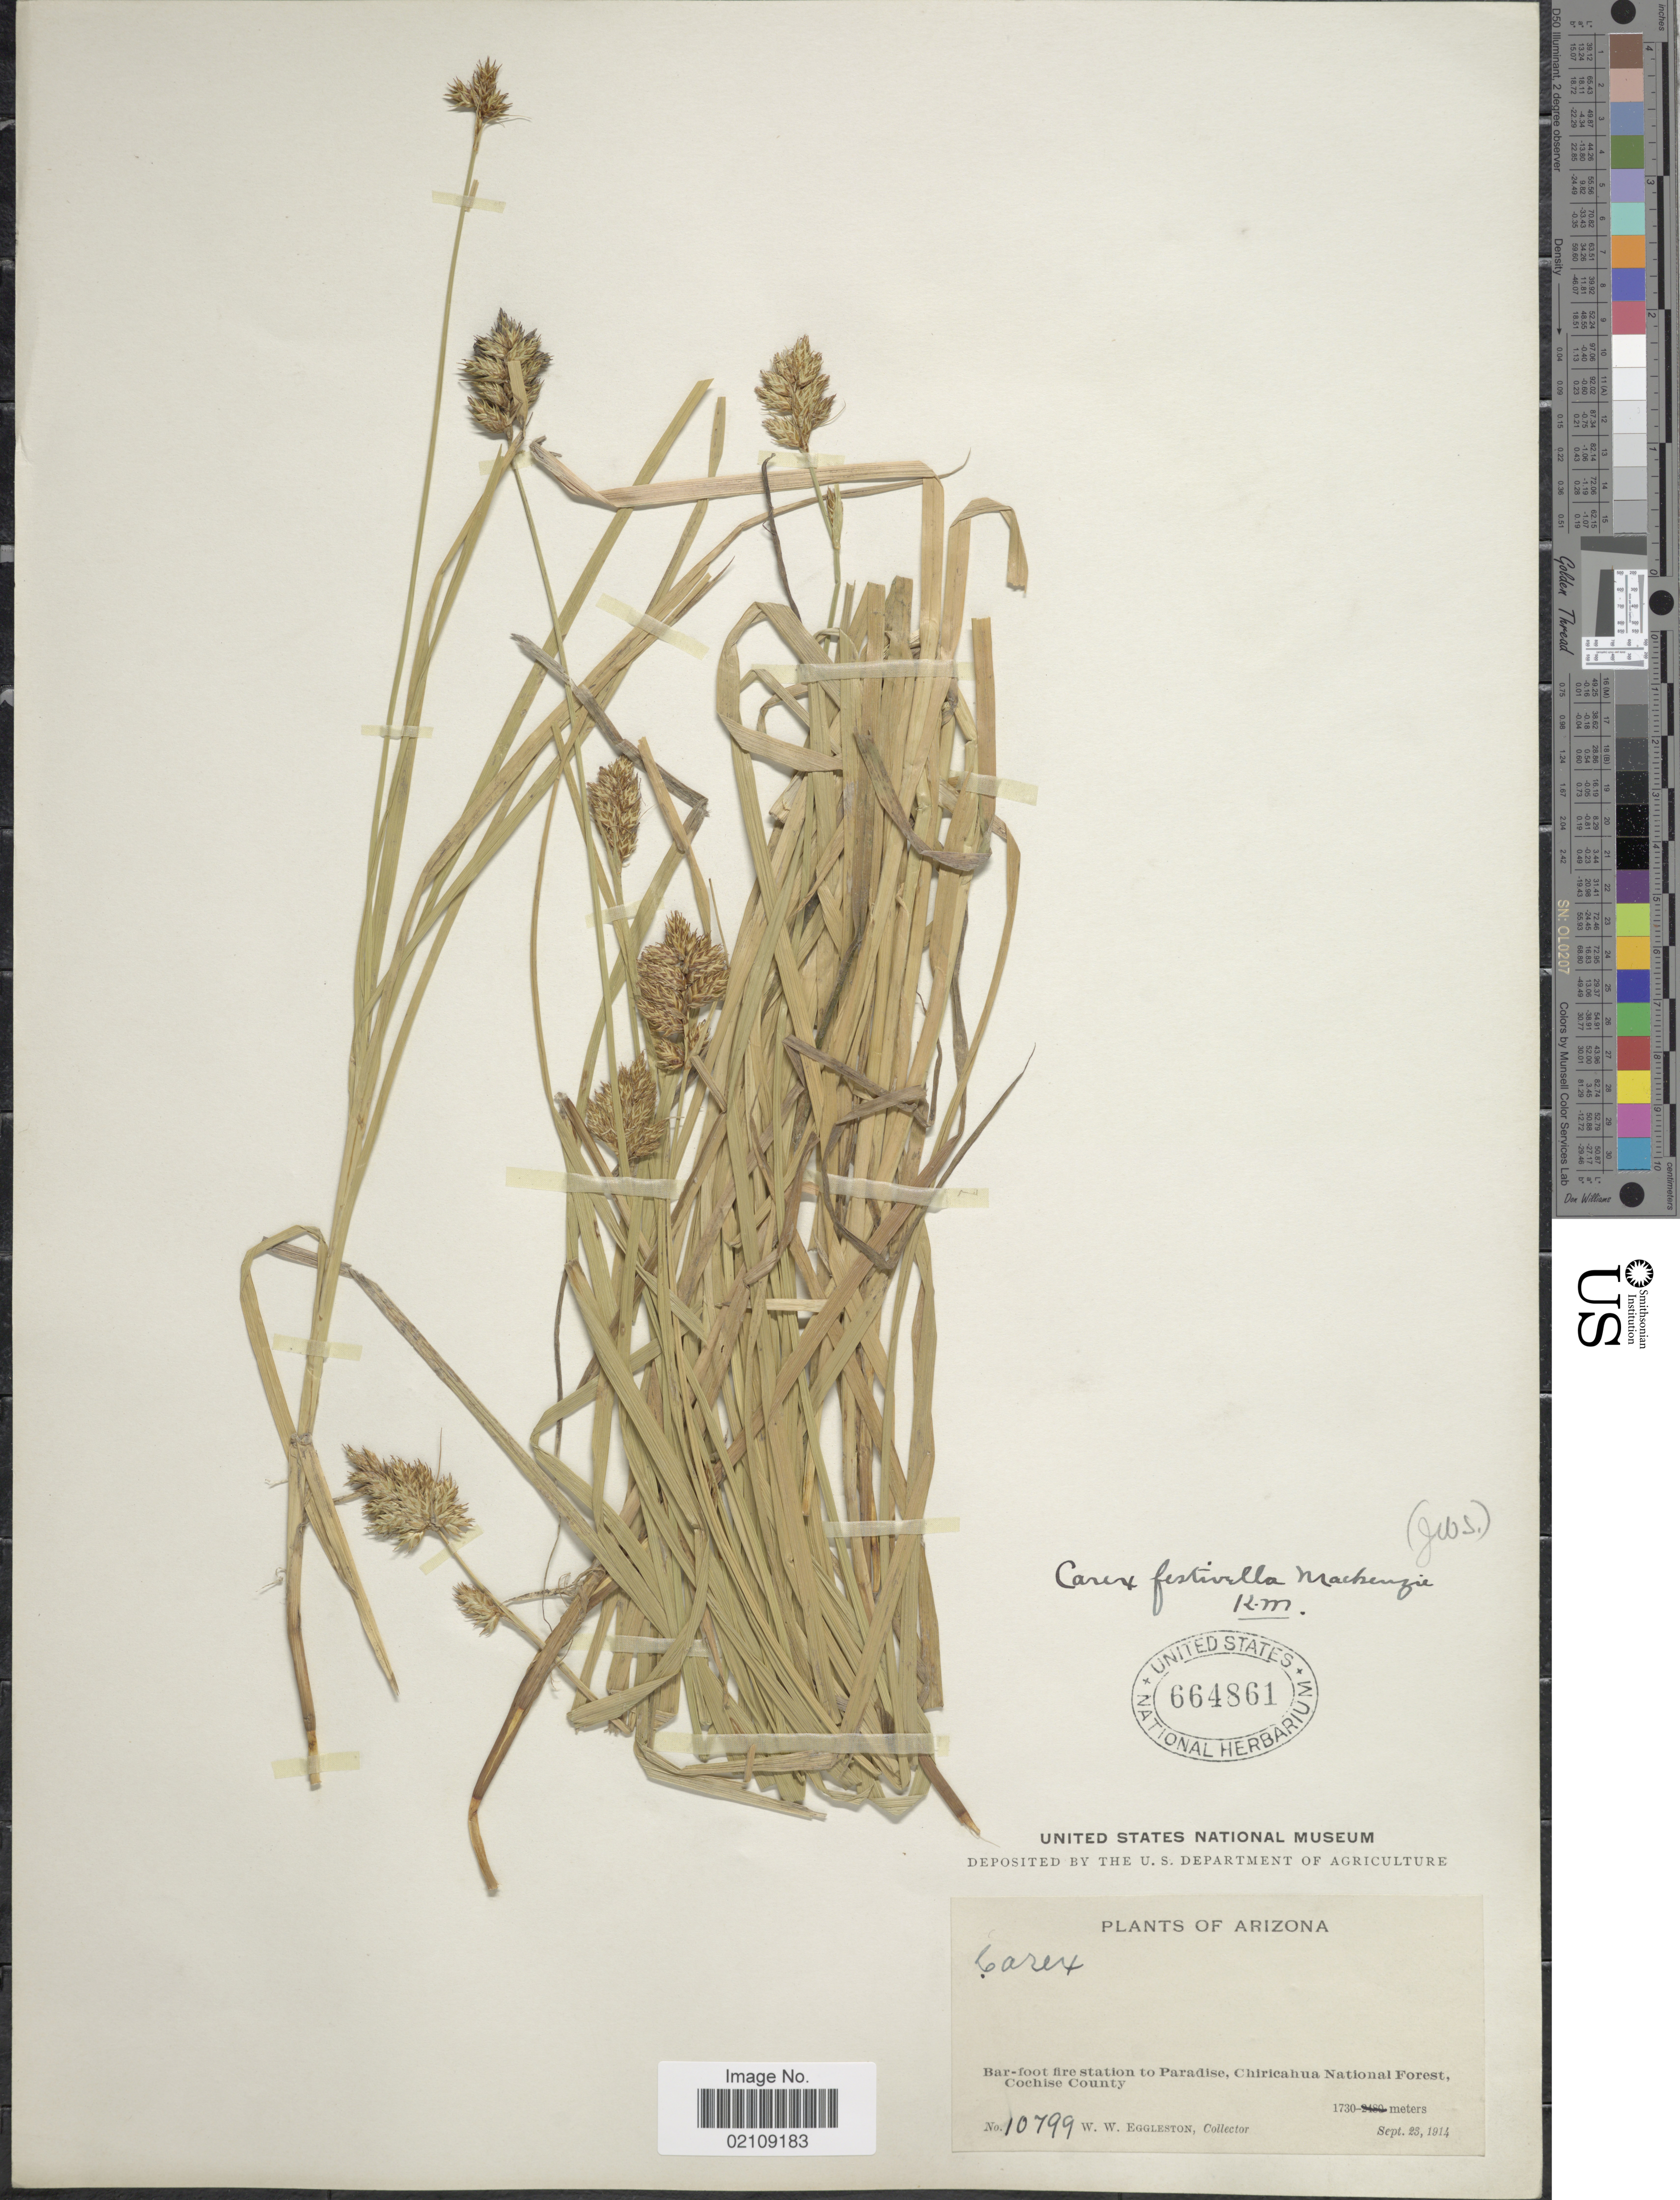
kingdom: Plantae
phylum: Tracheophyta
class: Liliopsida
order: Poales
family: Cyperaceae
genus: Carex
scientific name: Carex microptera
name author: Mack.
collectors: W. W. Eggleston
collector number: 10799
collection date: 1914-09-23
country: United States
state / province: Arizona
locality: Bar-foot fire station to Paradise, Chiricahua National Forest, Cochise County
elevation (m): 1730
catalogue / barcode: US 664861